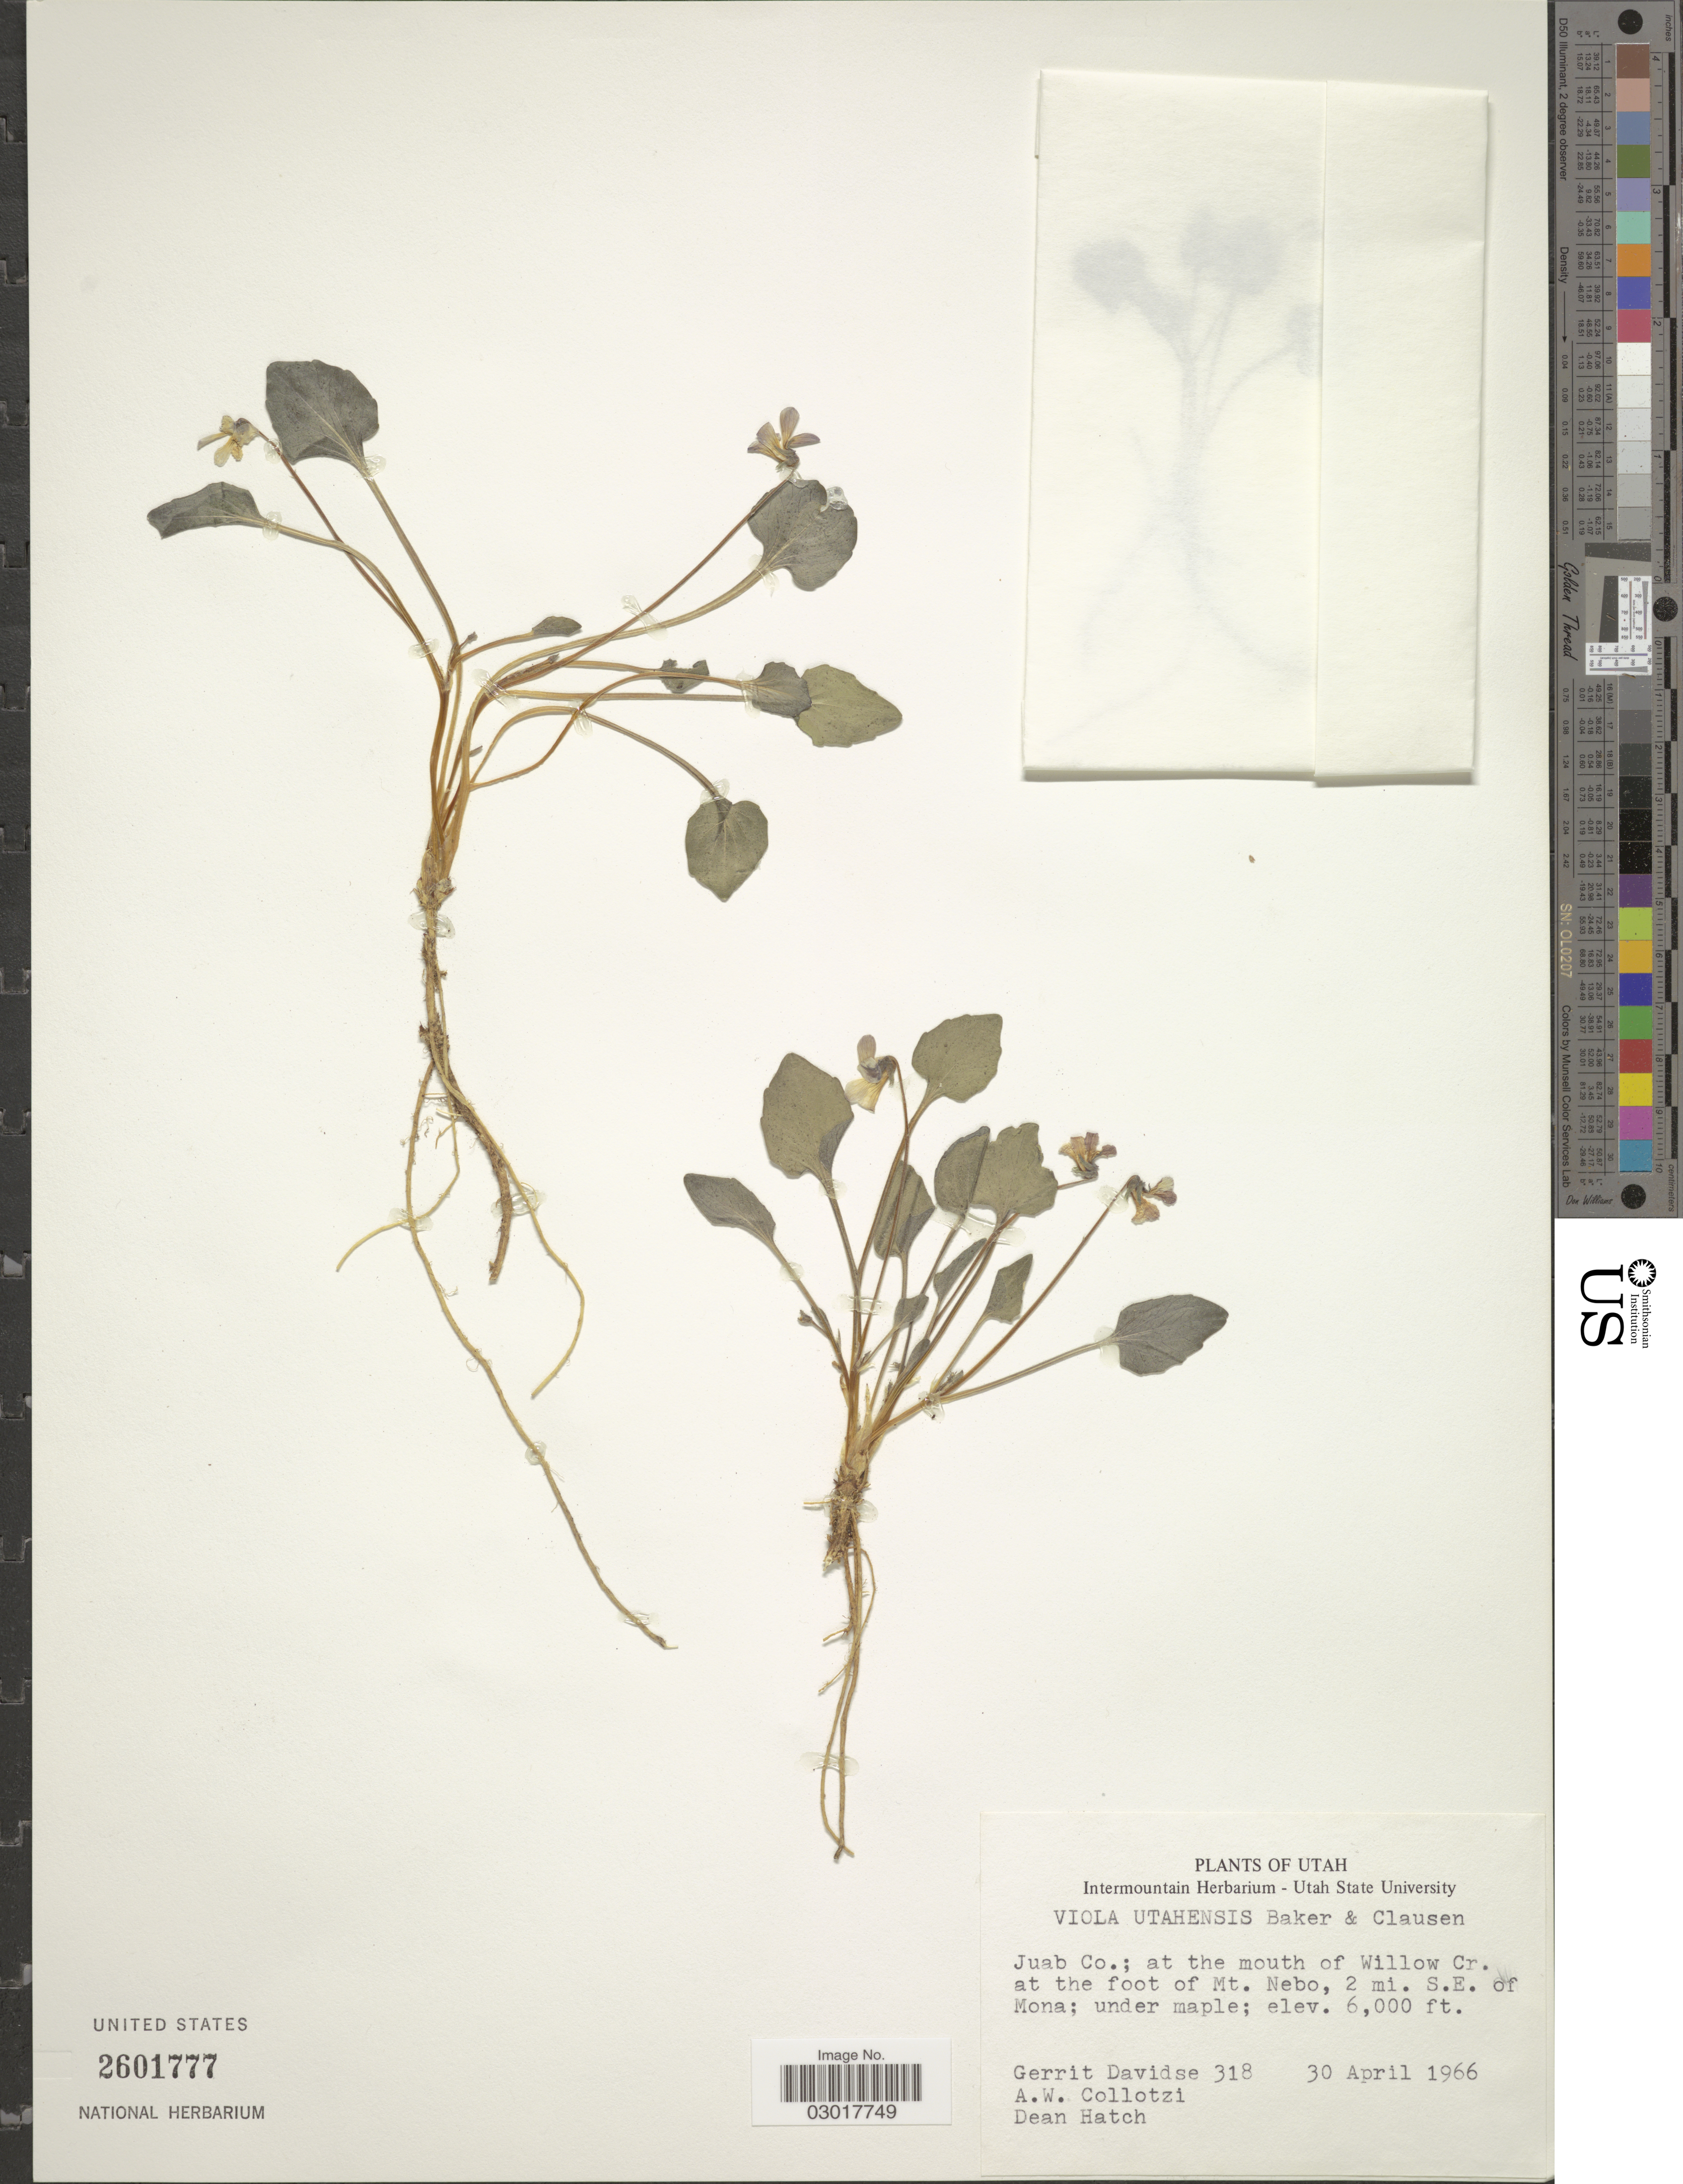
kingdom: Plantae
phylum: Tracheophyta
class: Magnoliopsida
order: Malpighiales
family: Violaceae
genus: Viola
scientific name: Viola utahensis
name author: M.S. Baker & J.C. Clausen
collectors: G. Davidse, A. W. Collotzi & D. Hatch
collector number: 318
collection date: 1966-04-30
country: United States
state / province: Utah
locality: Juab Co.; at the mouth of Willow Cr. at the foot of Mt. Nebo, 2 mi. S.E. of Mona.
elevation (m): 1829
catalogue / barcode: US 2601777